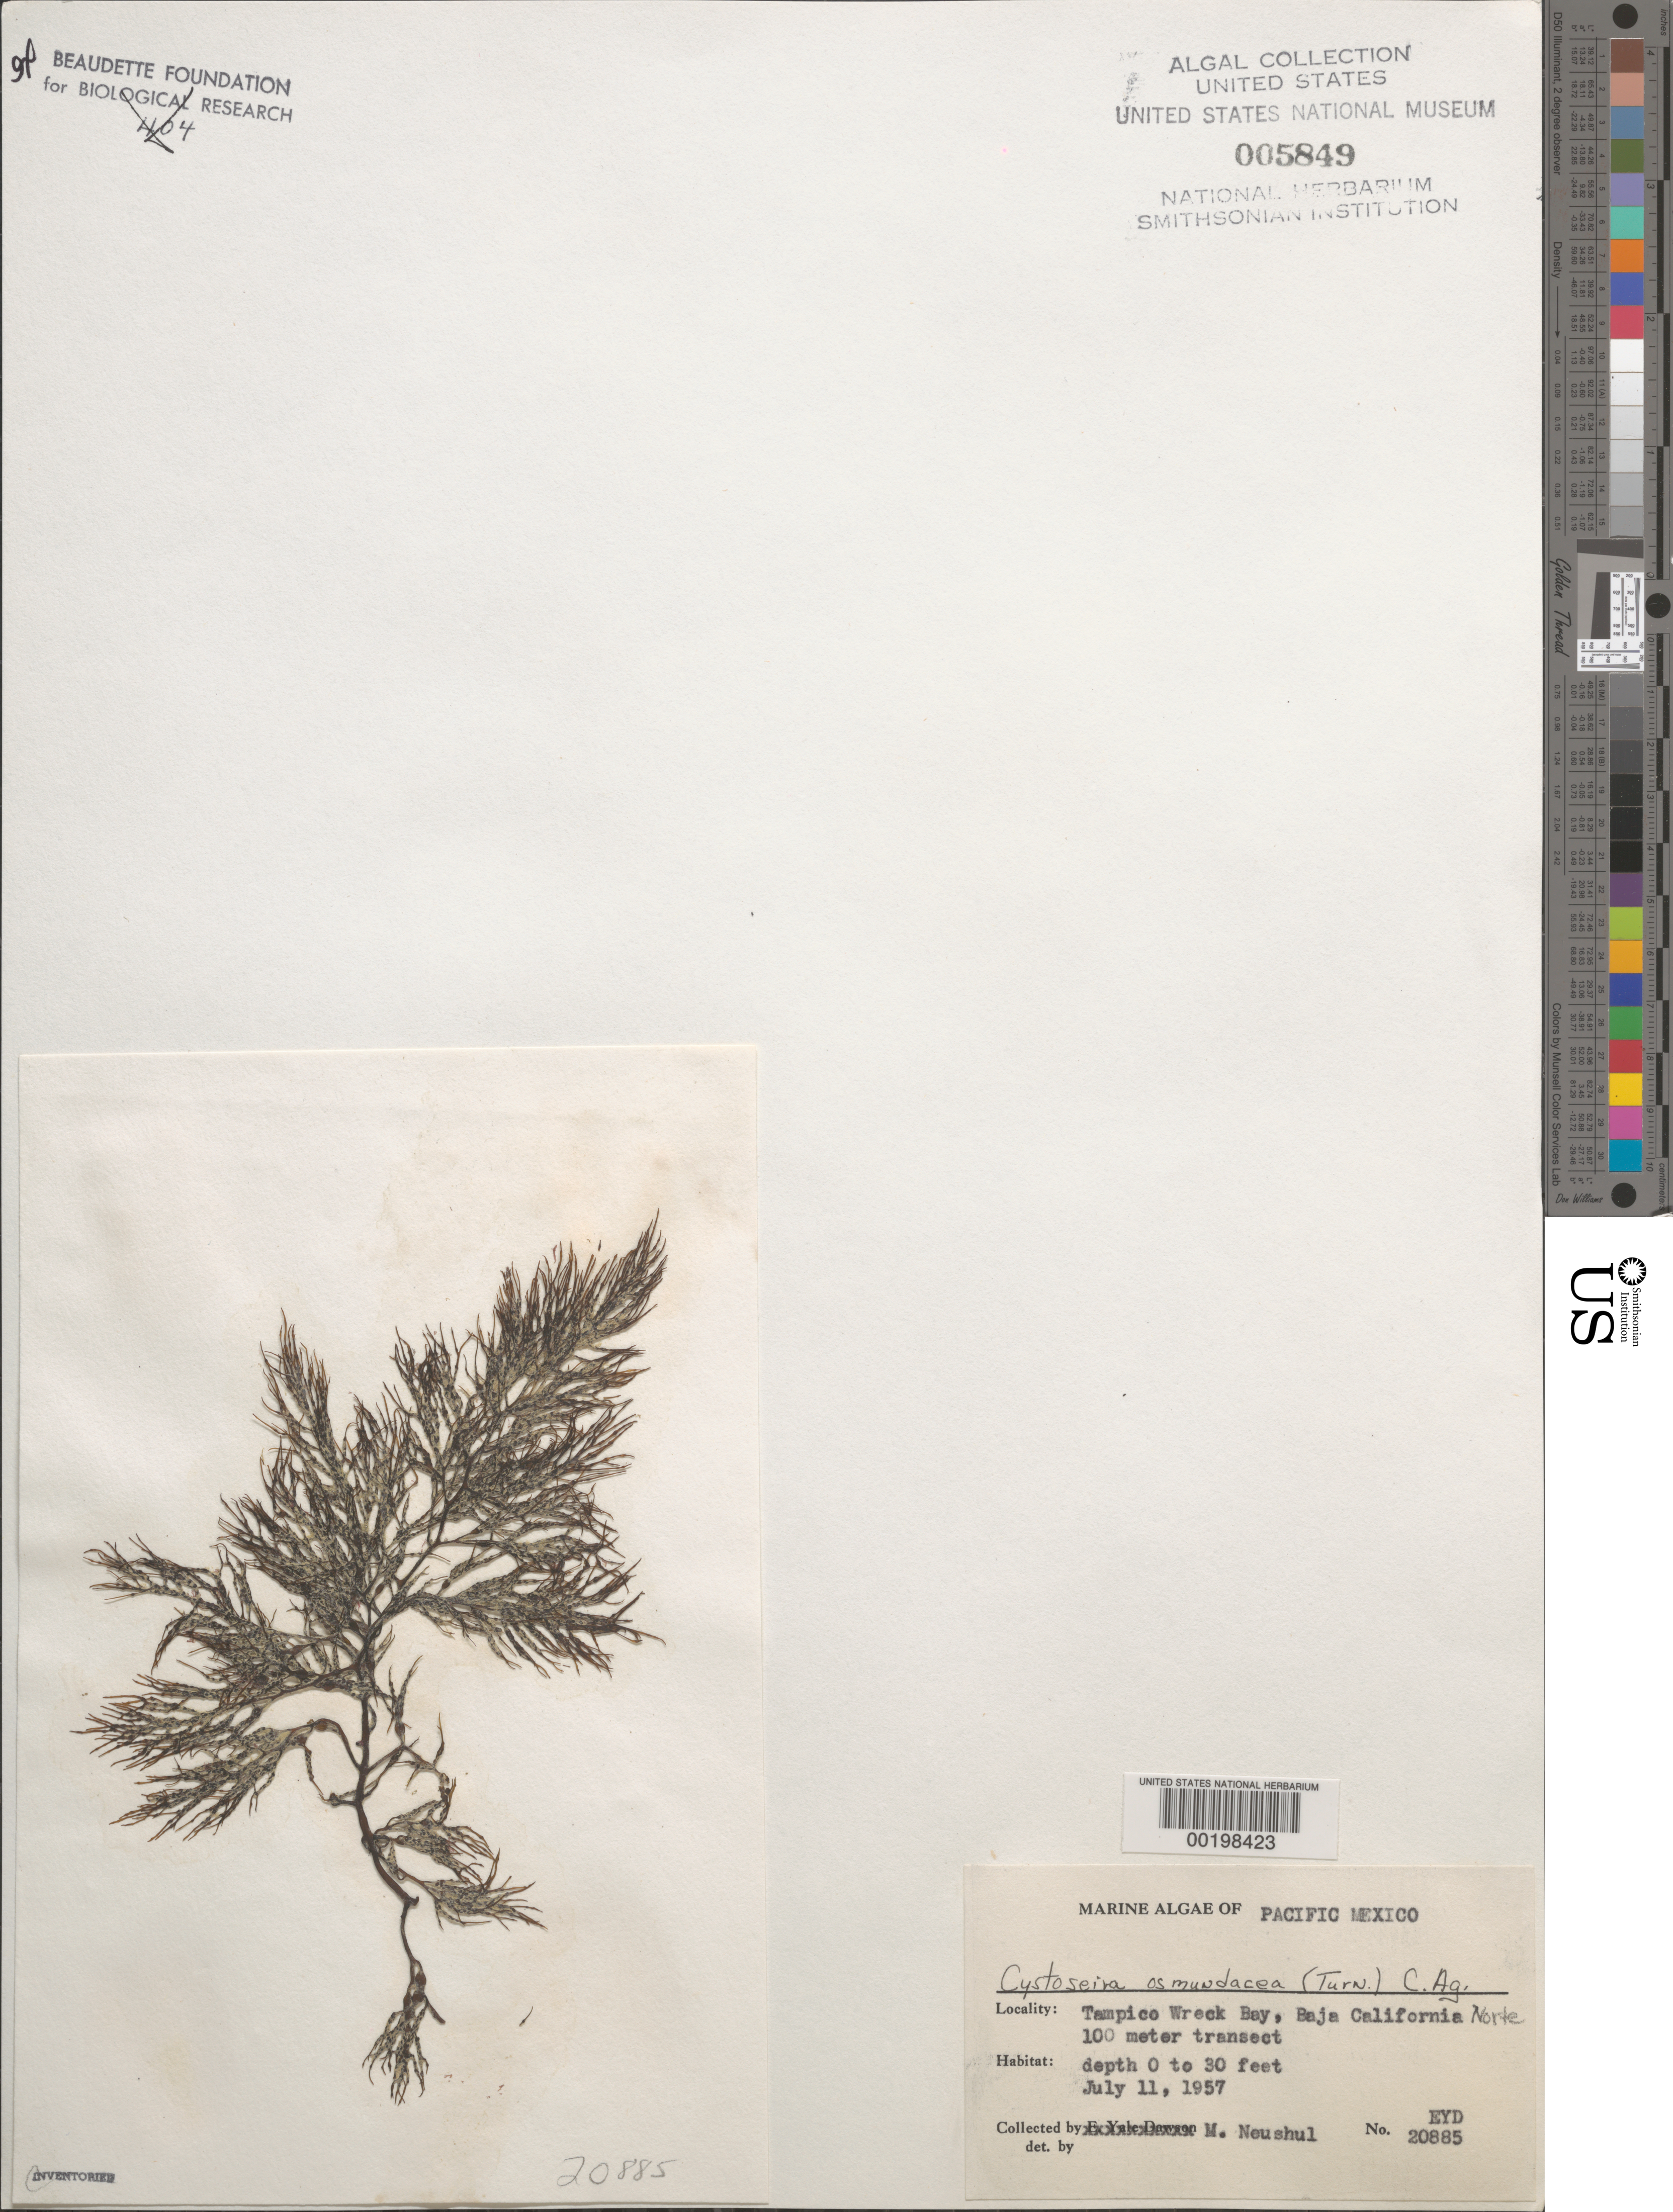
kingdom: Chromista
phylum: Ochrophyta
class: Phaeophyceae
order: Fucales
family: Sargassaceae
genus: Cystoseira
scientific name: Cystoseira osmundacea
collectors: M. Neushul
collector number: EYD 20885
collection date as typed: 11 Jul 1957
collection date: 1957-07-11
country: Mexico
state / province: Baja California Norte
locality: Tampico Wreck Bay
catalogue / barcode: US 5849